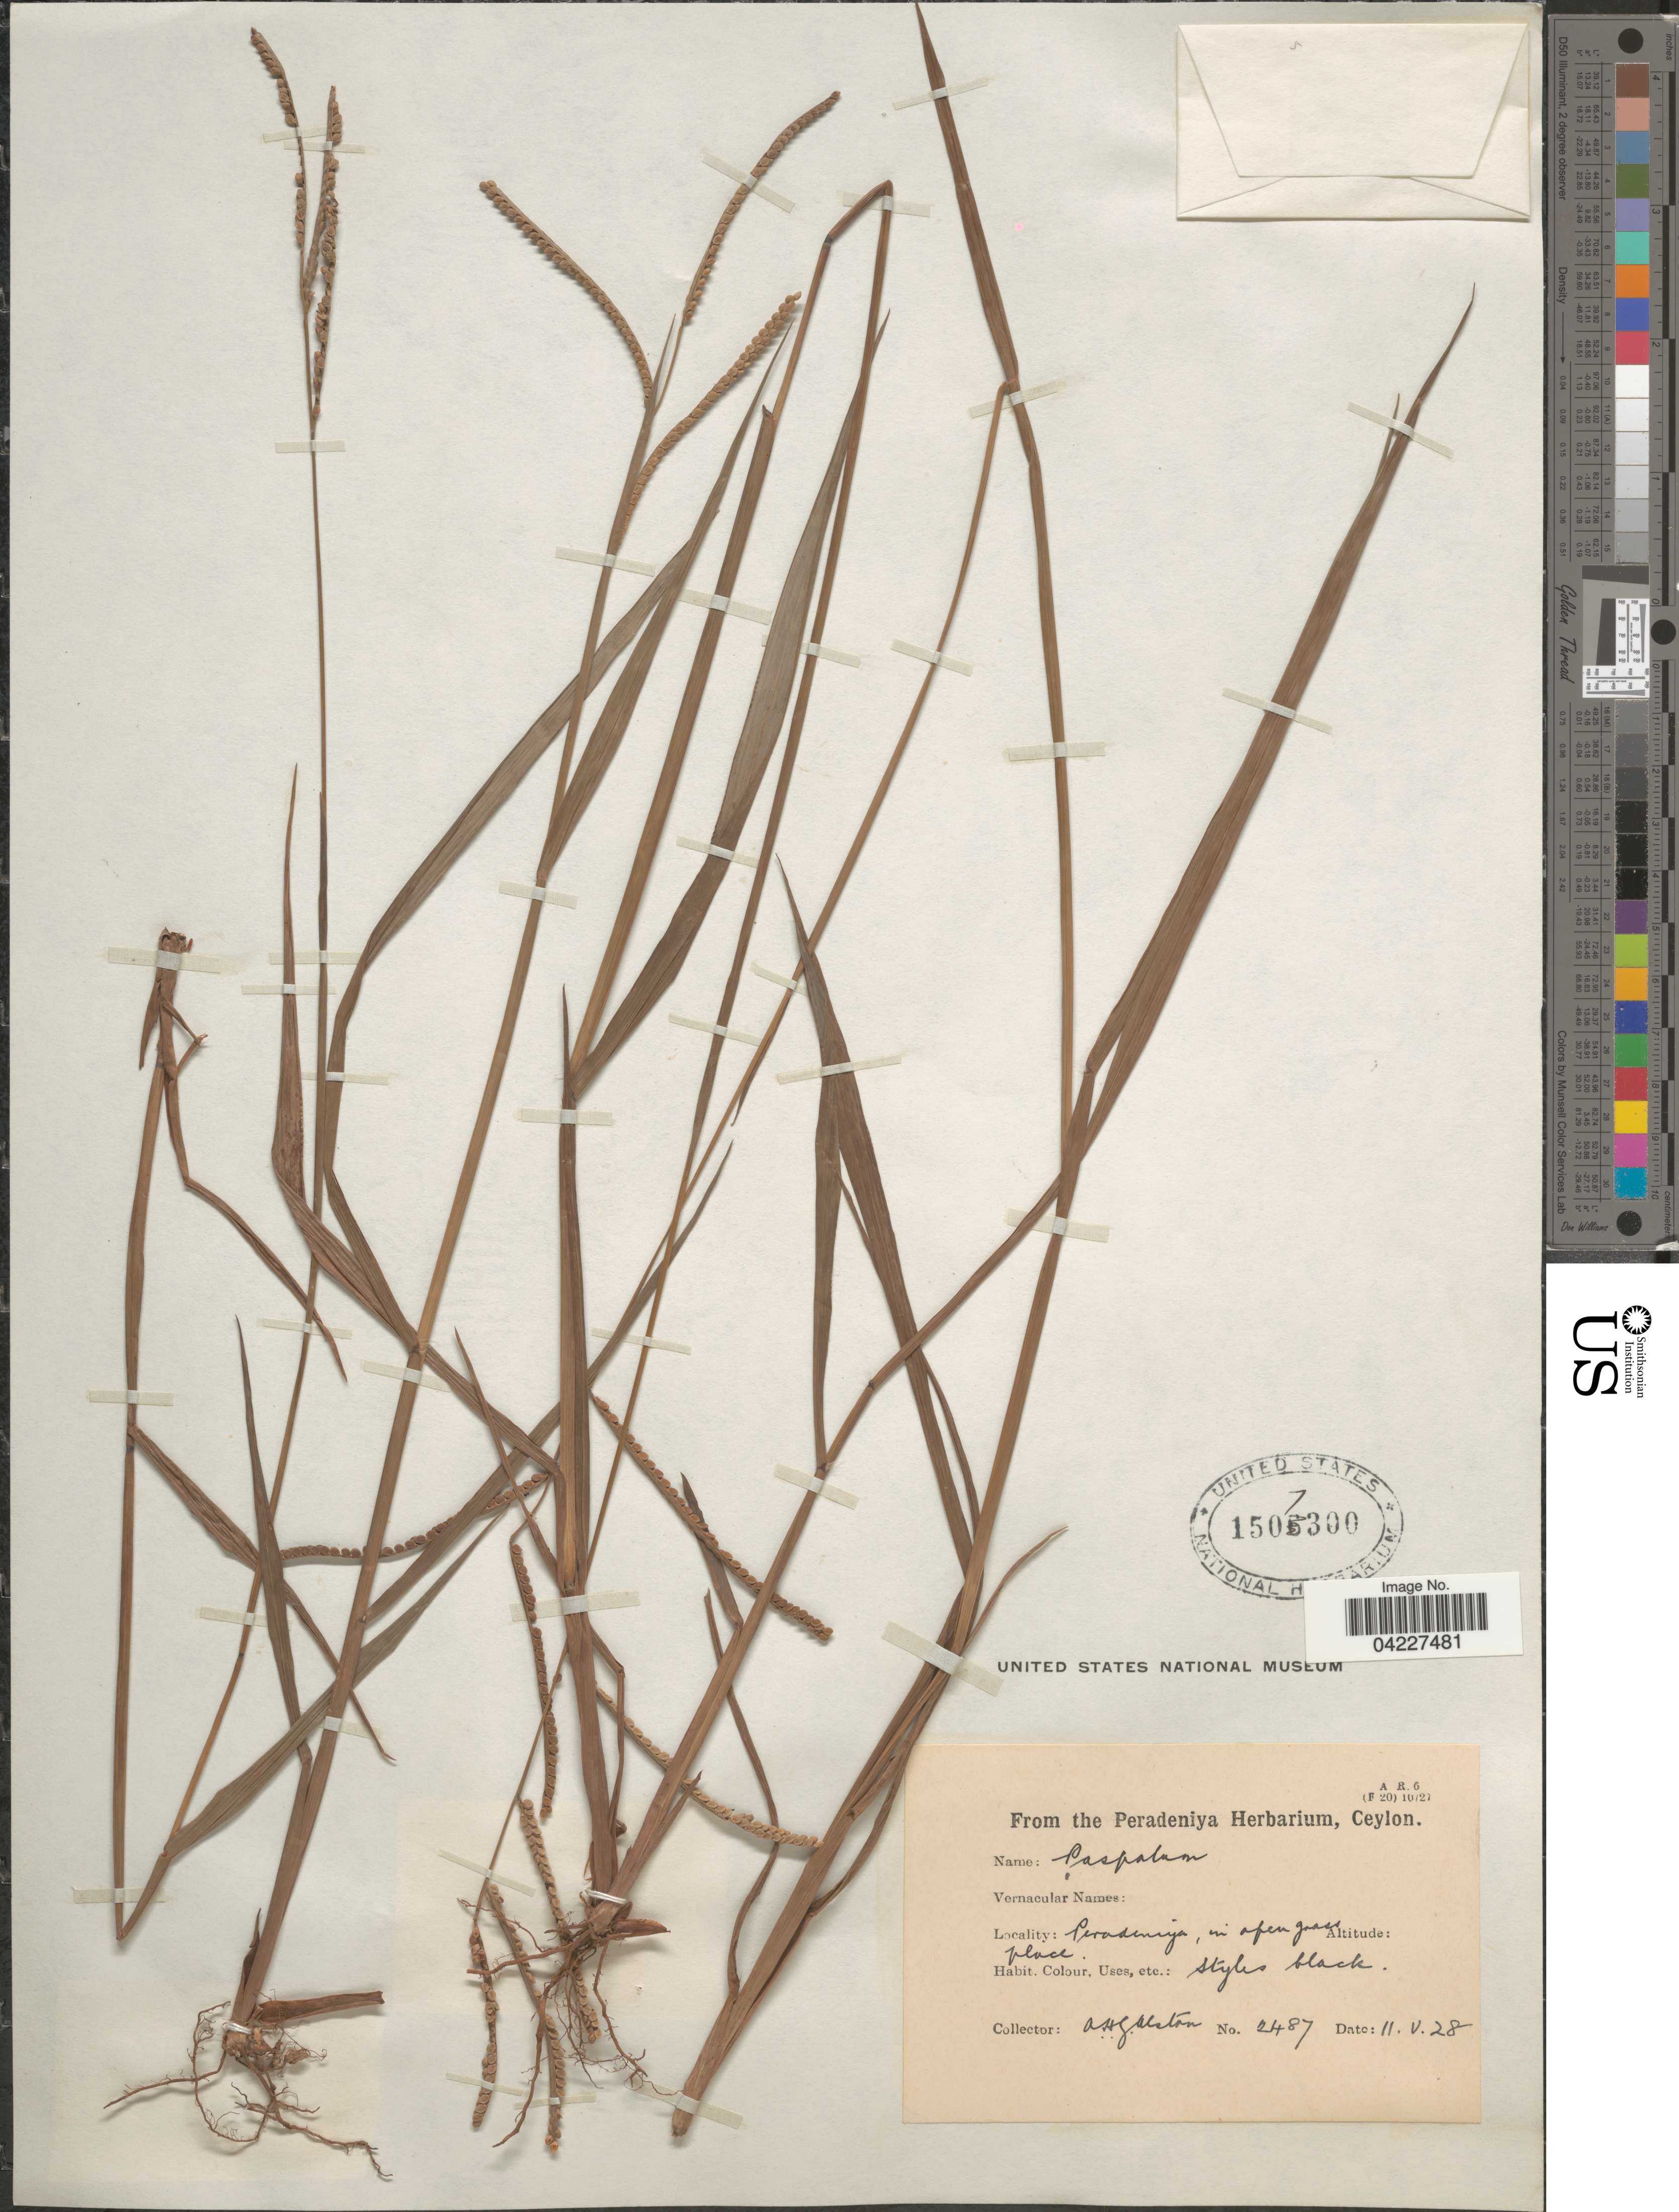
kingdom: Plantae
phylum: Tracheophyta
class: Liliopsida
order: Poales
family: Poaceae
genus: Paspalum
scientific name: Paspalum scrobiculatum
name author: L.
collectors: A. H. Alston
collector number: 2487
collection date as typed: Transcribed d/m/y: 11/5/28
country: Sri Lanka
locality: Peradeniya.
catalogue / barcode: US 1507300